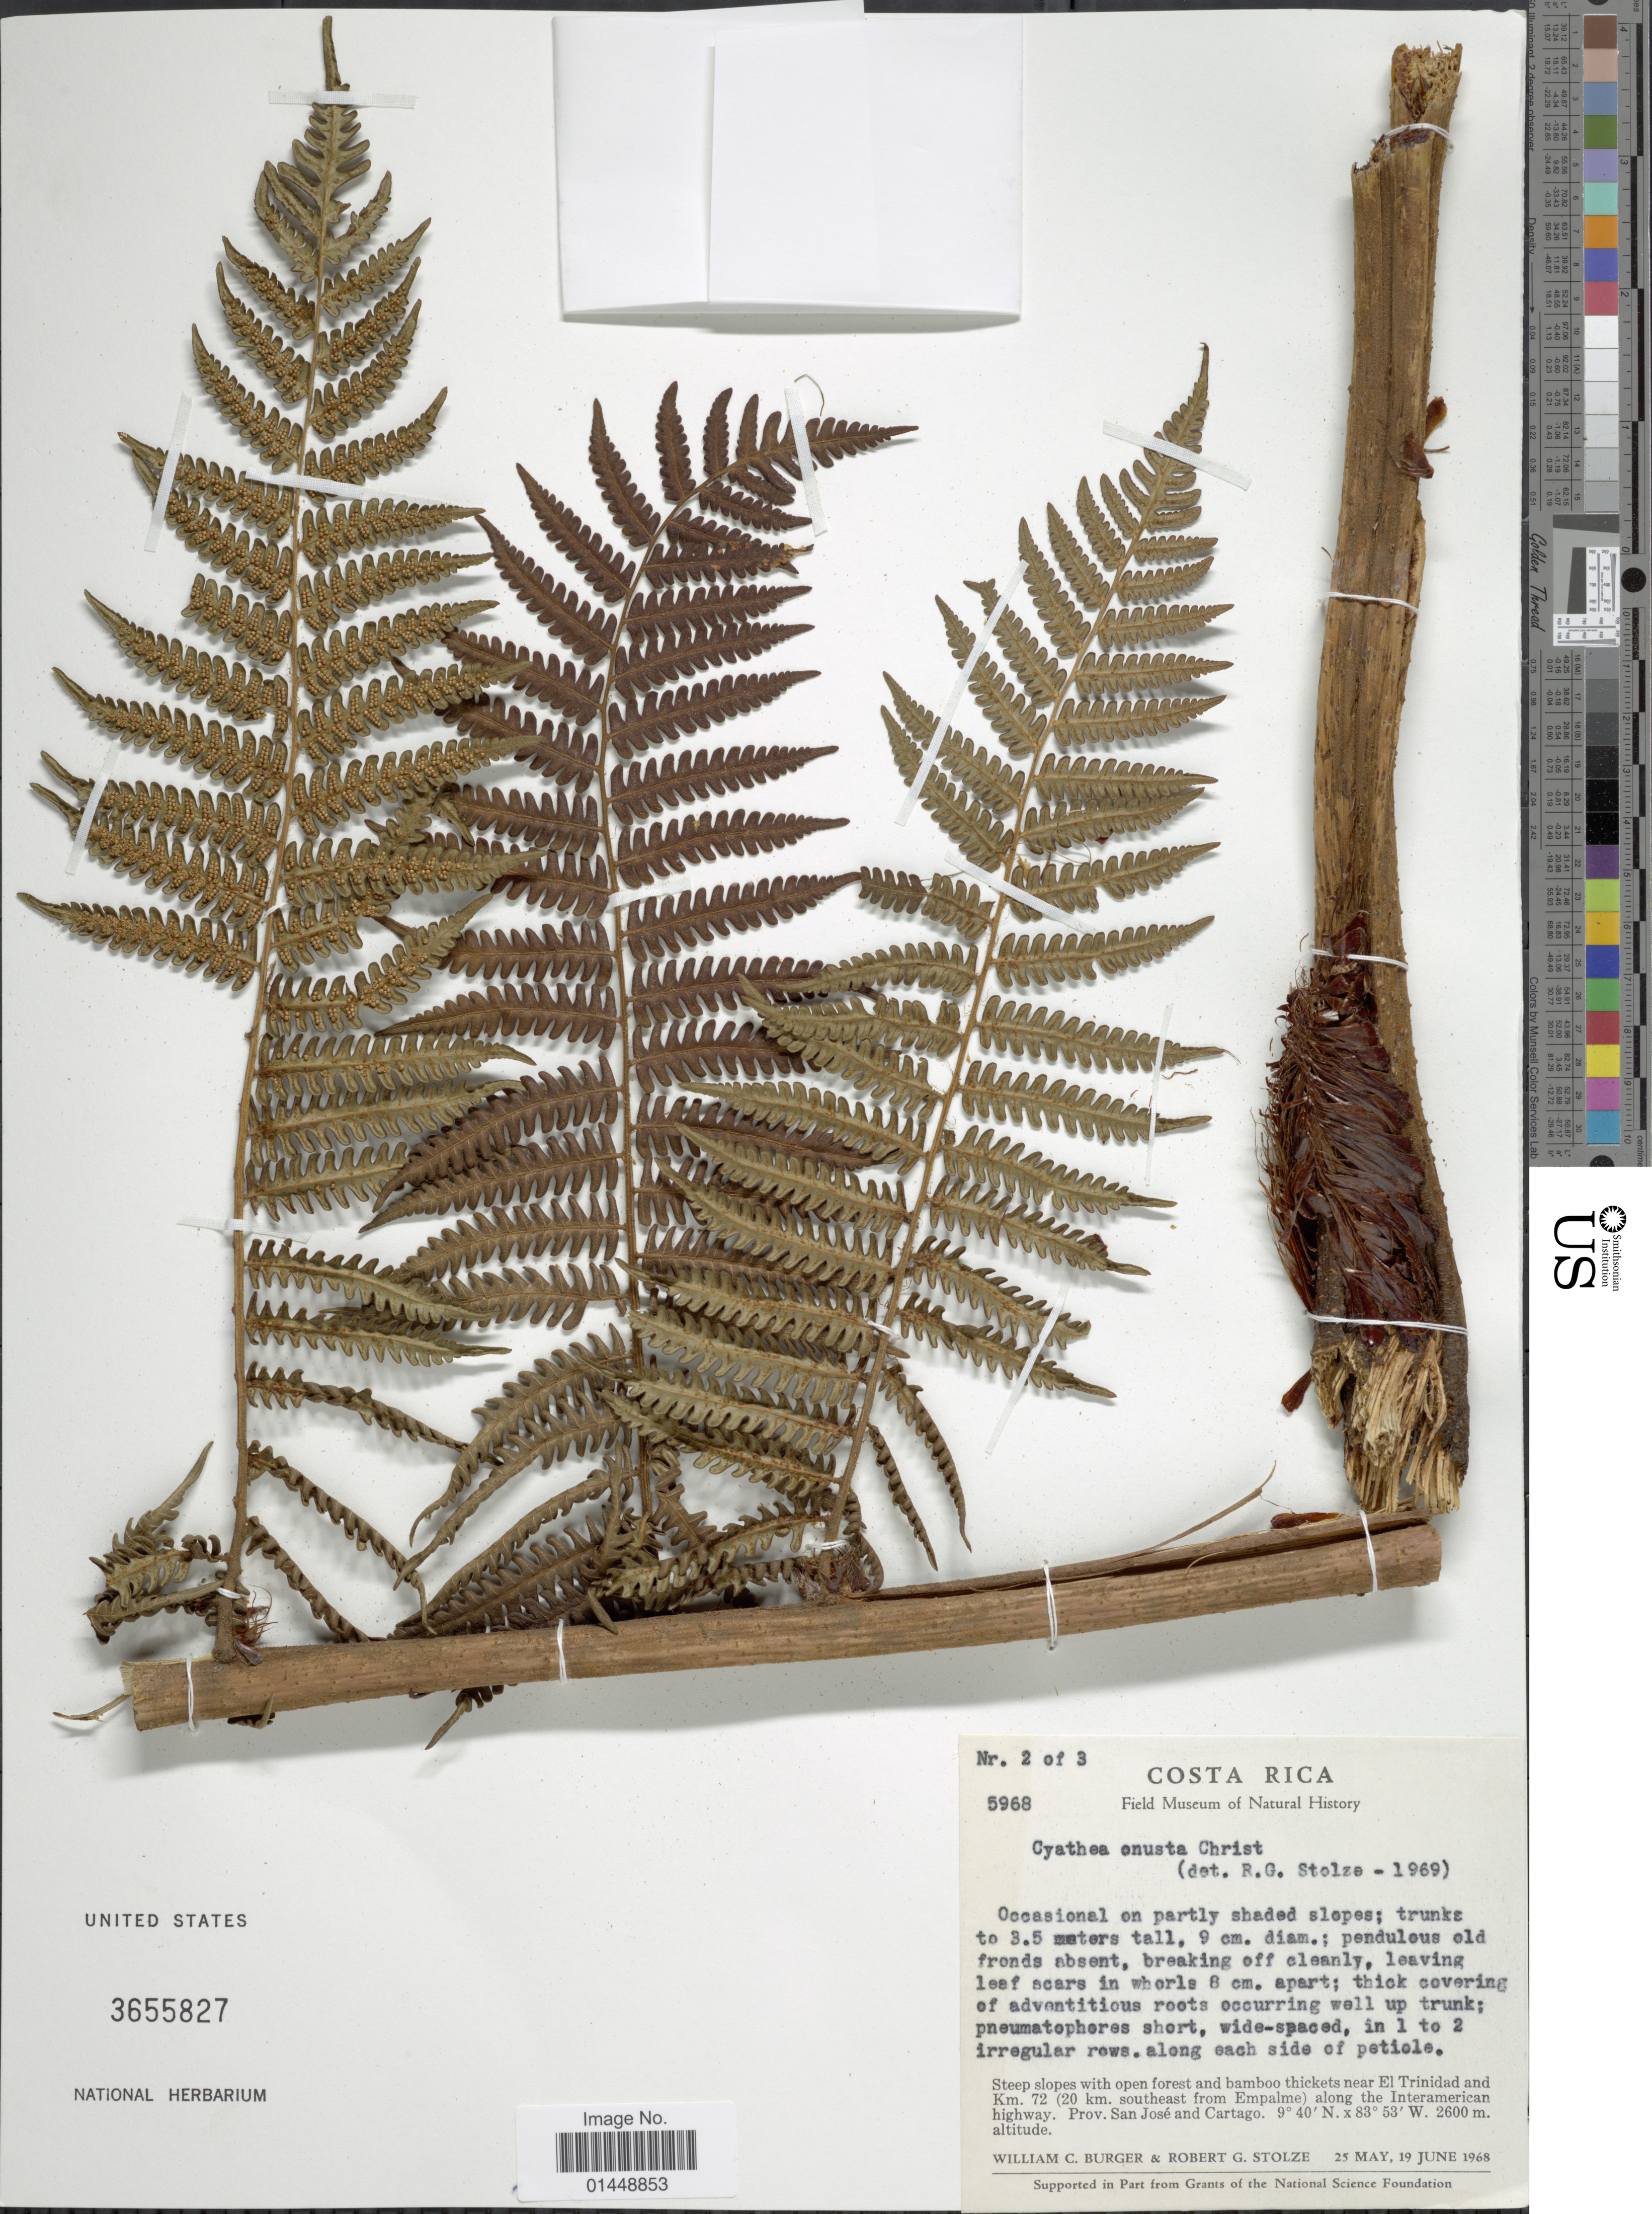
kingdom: Plantae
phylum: Tracheophyta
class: Polypodiopsida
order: Cyatheales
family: Cyatheaceae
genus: Cyathea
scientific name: Cyathea fulva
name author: (M. Martens & Galeotti) Fée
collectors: W. Burger & R. G. Stolze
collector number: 5968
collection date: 1968-05-25/1968-06-19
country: Costa Rica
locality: Steep slopes with open forest and bamboo thickets near El Trinidad and Km. 72 (20 km. southeast from Empalme) along the Interamerican highway. Prov. San José and Cartago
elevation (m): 2600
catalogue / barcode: US 3655827